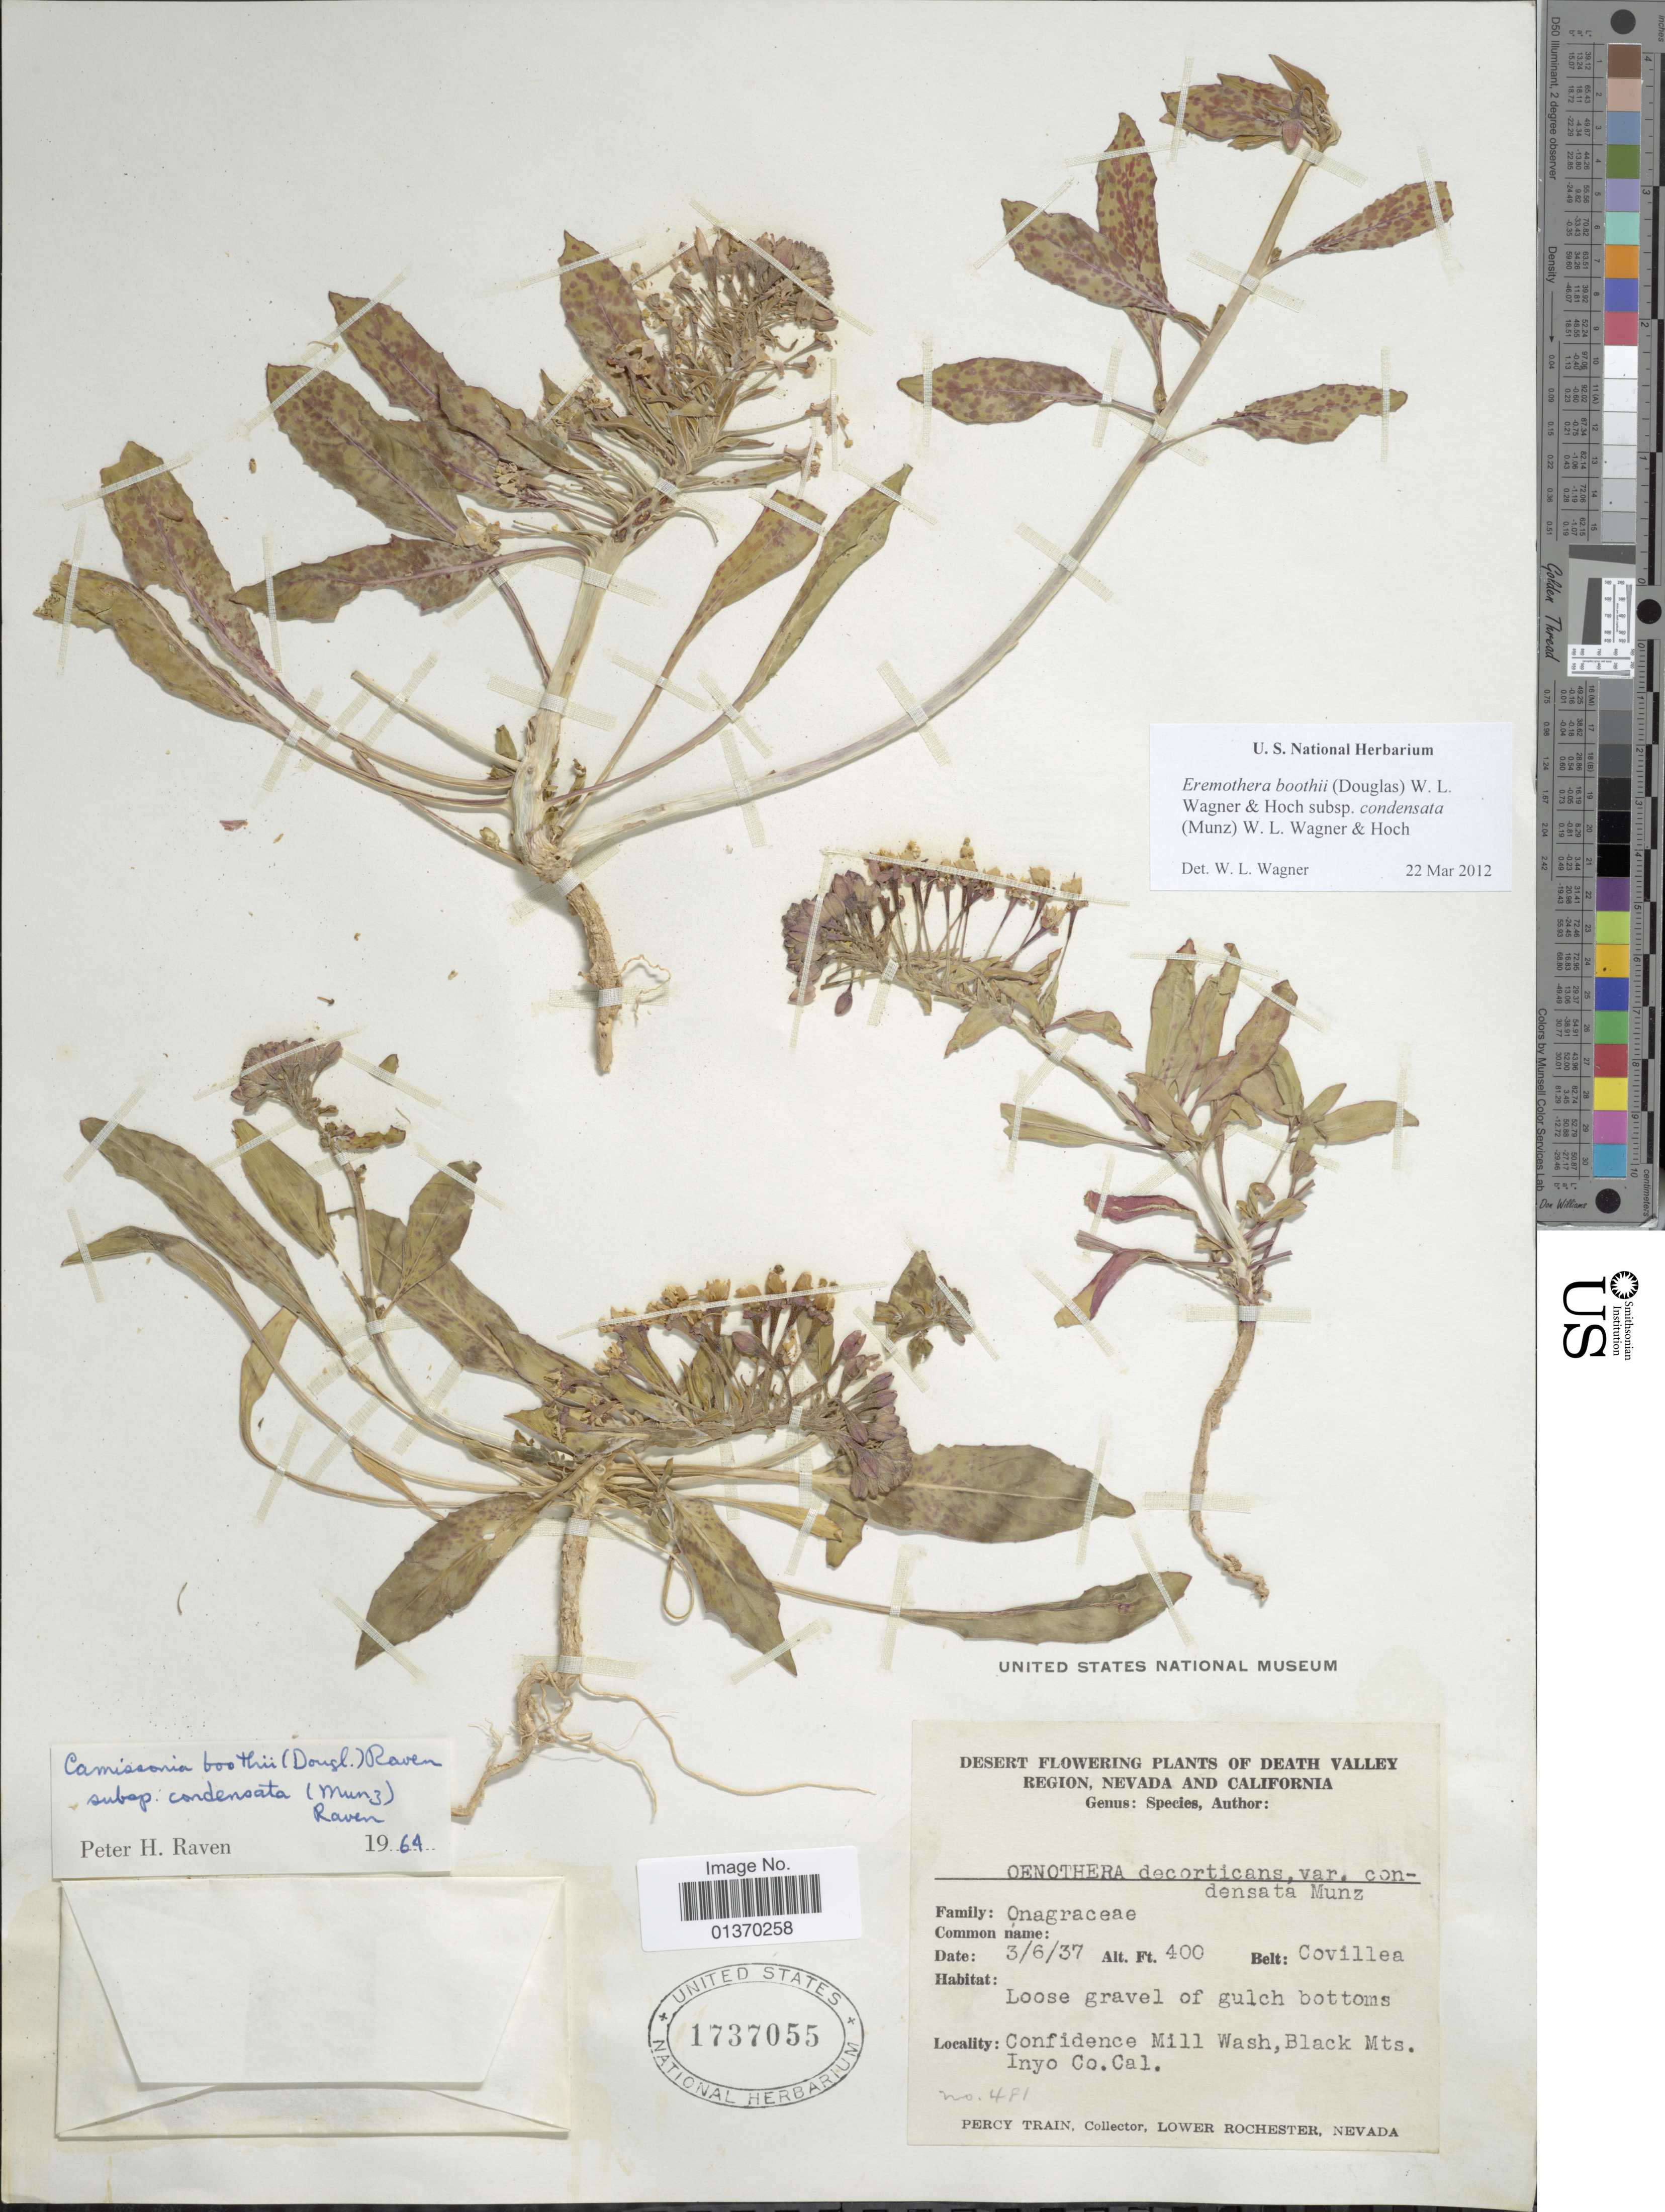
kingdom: Plantae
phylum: Tracheophyta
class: Magnoliopsida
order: Myrtales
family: Onagraceae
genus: Eremothera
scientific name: Eremothera boothii subsp. condensata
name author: (Munz) W.L. Wagner & Hoch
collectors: P. Train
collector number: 481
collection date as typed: Transcribed d/m/y: 6/3/37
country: United States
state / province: California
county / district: Inyo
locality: Desert Flowering Plants of Death Valley Region, Nevada and California, Loose gravel of gulch bottoms, Confidence Mill Wash, Black Mts. Inyo Co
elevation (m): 122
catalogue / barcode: US 1737055